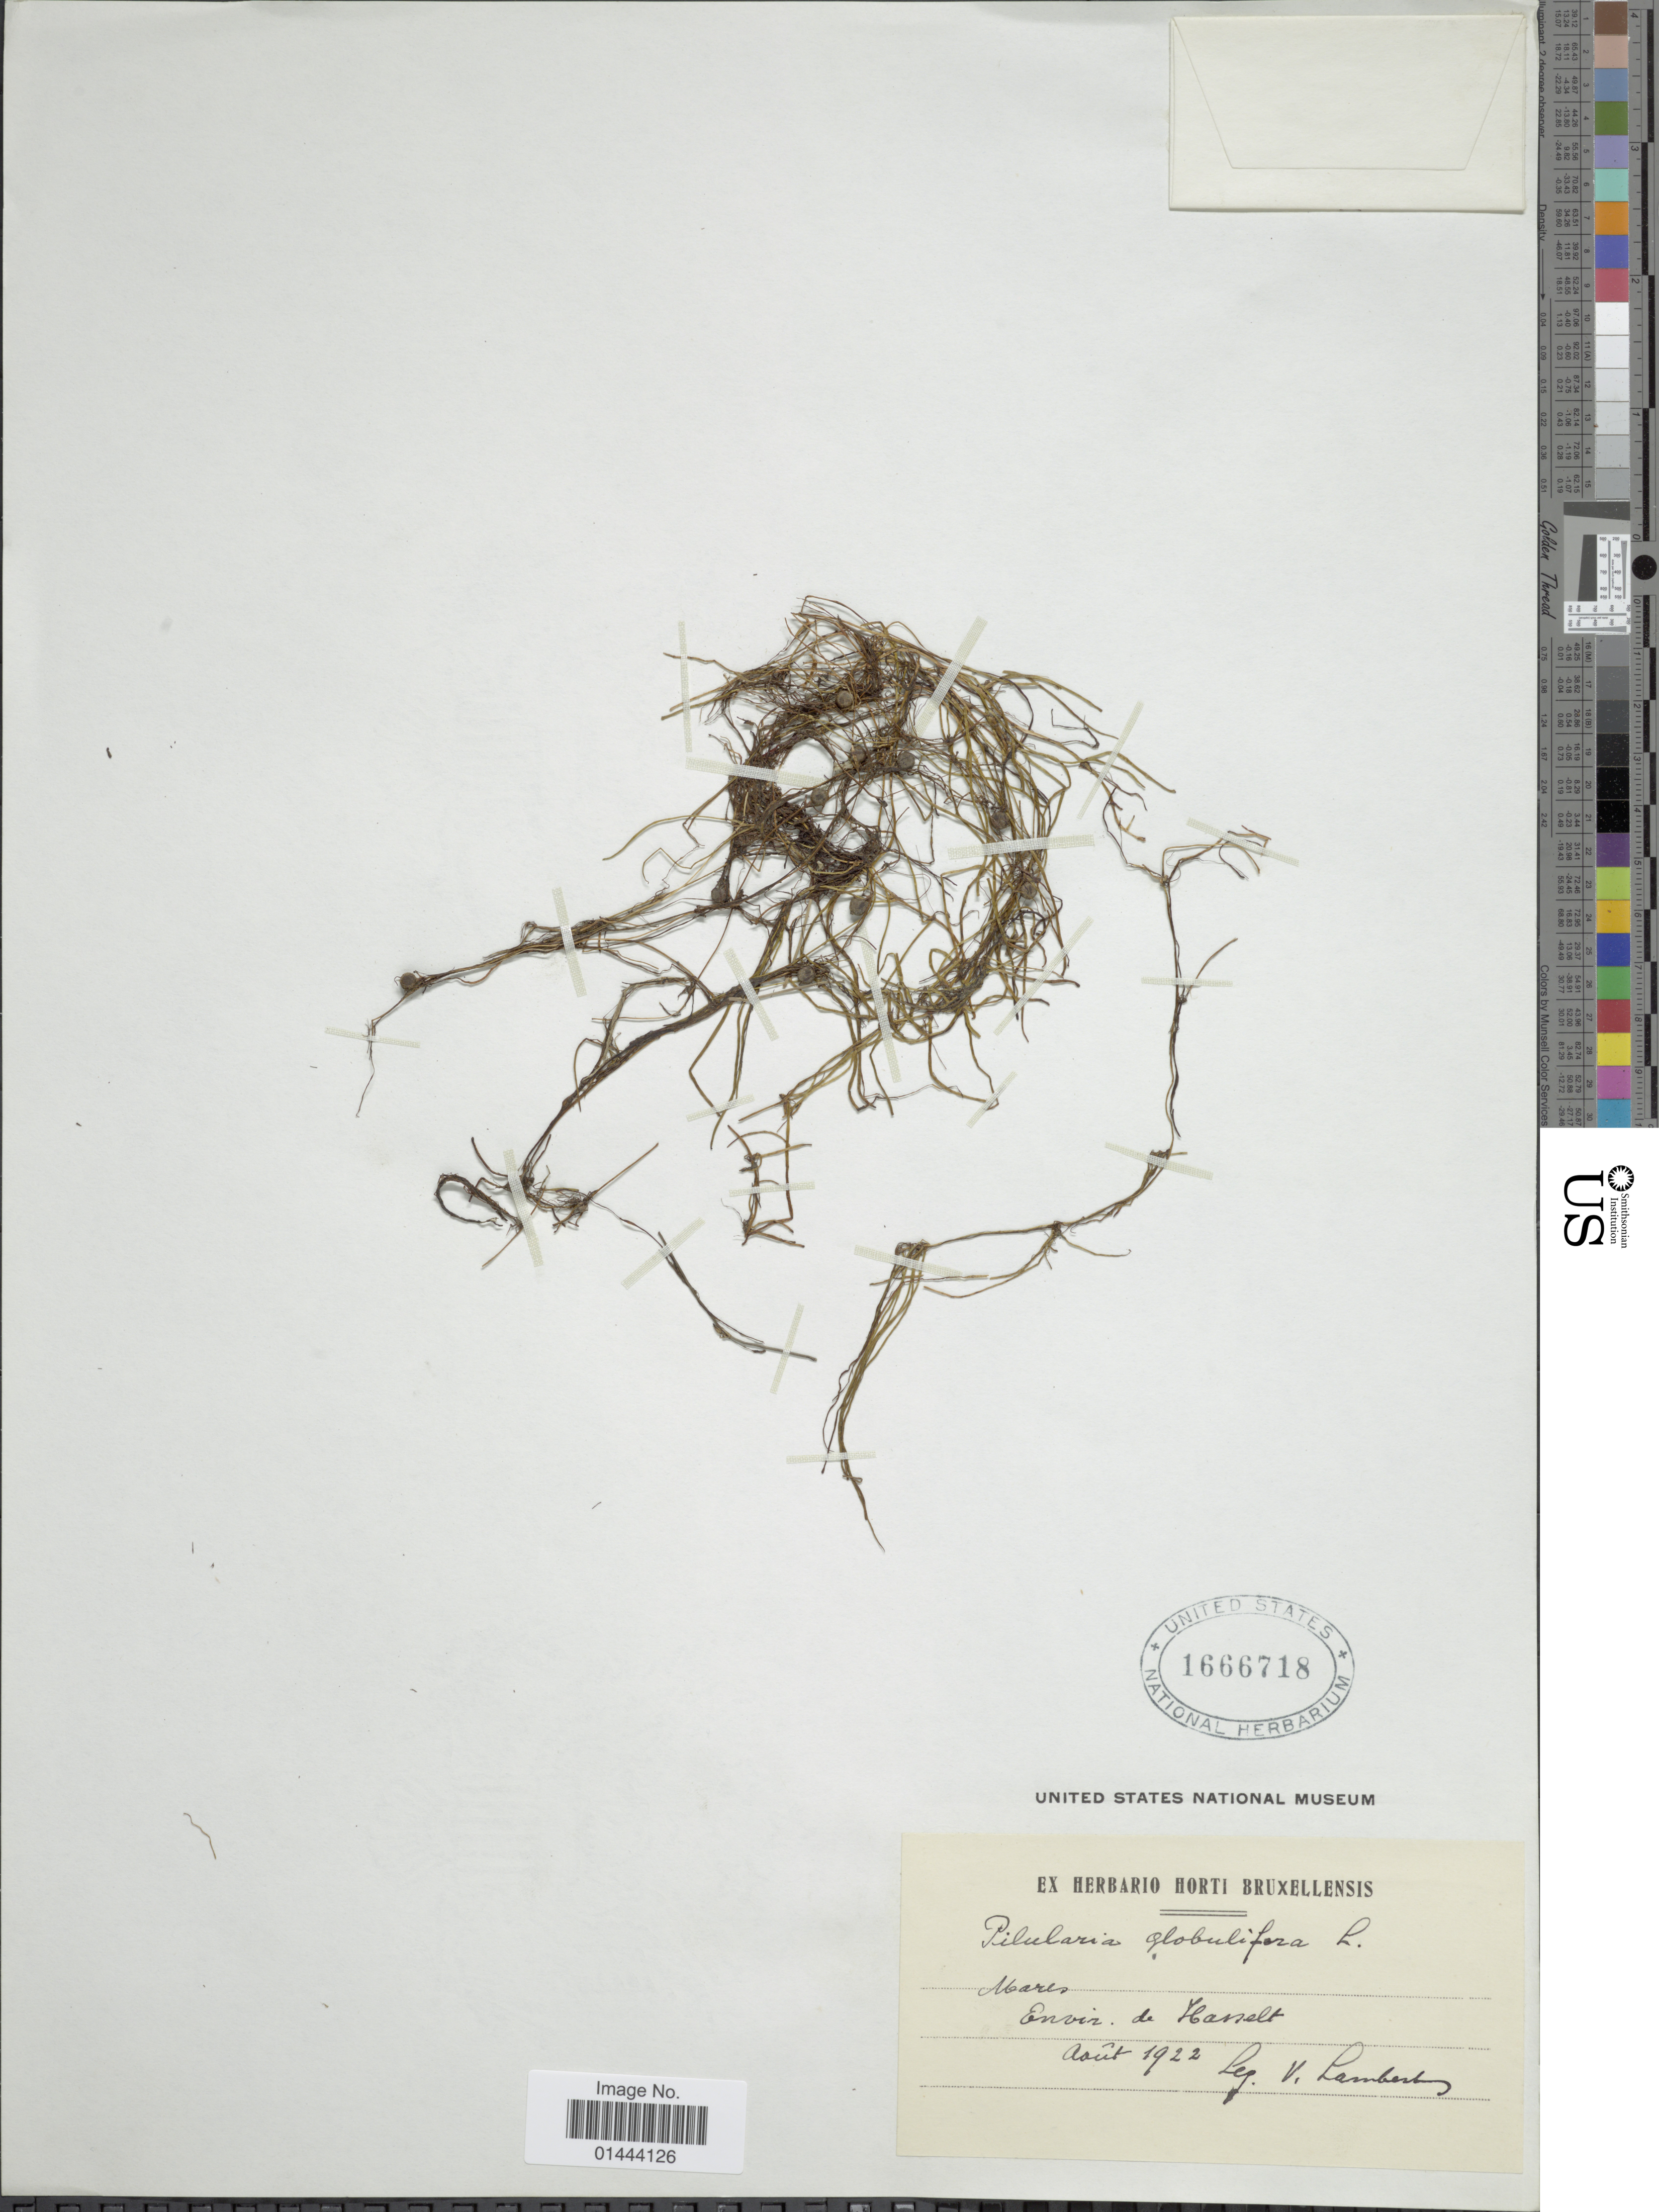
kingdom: Plantae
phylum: Tracheophyta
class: Polypodiopsida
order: Salviniales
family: Marsileaceae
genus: Pilularia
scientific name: Pilularia globulifera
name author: L.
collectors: V. Lambert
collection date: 1922-08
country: Belgium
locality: Envir. de Hasselt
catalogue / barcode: US 1666718